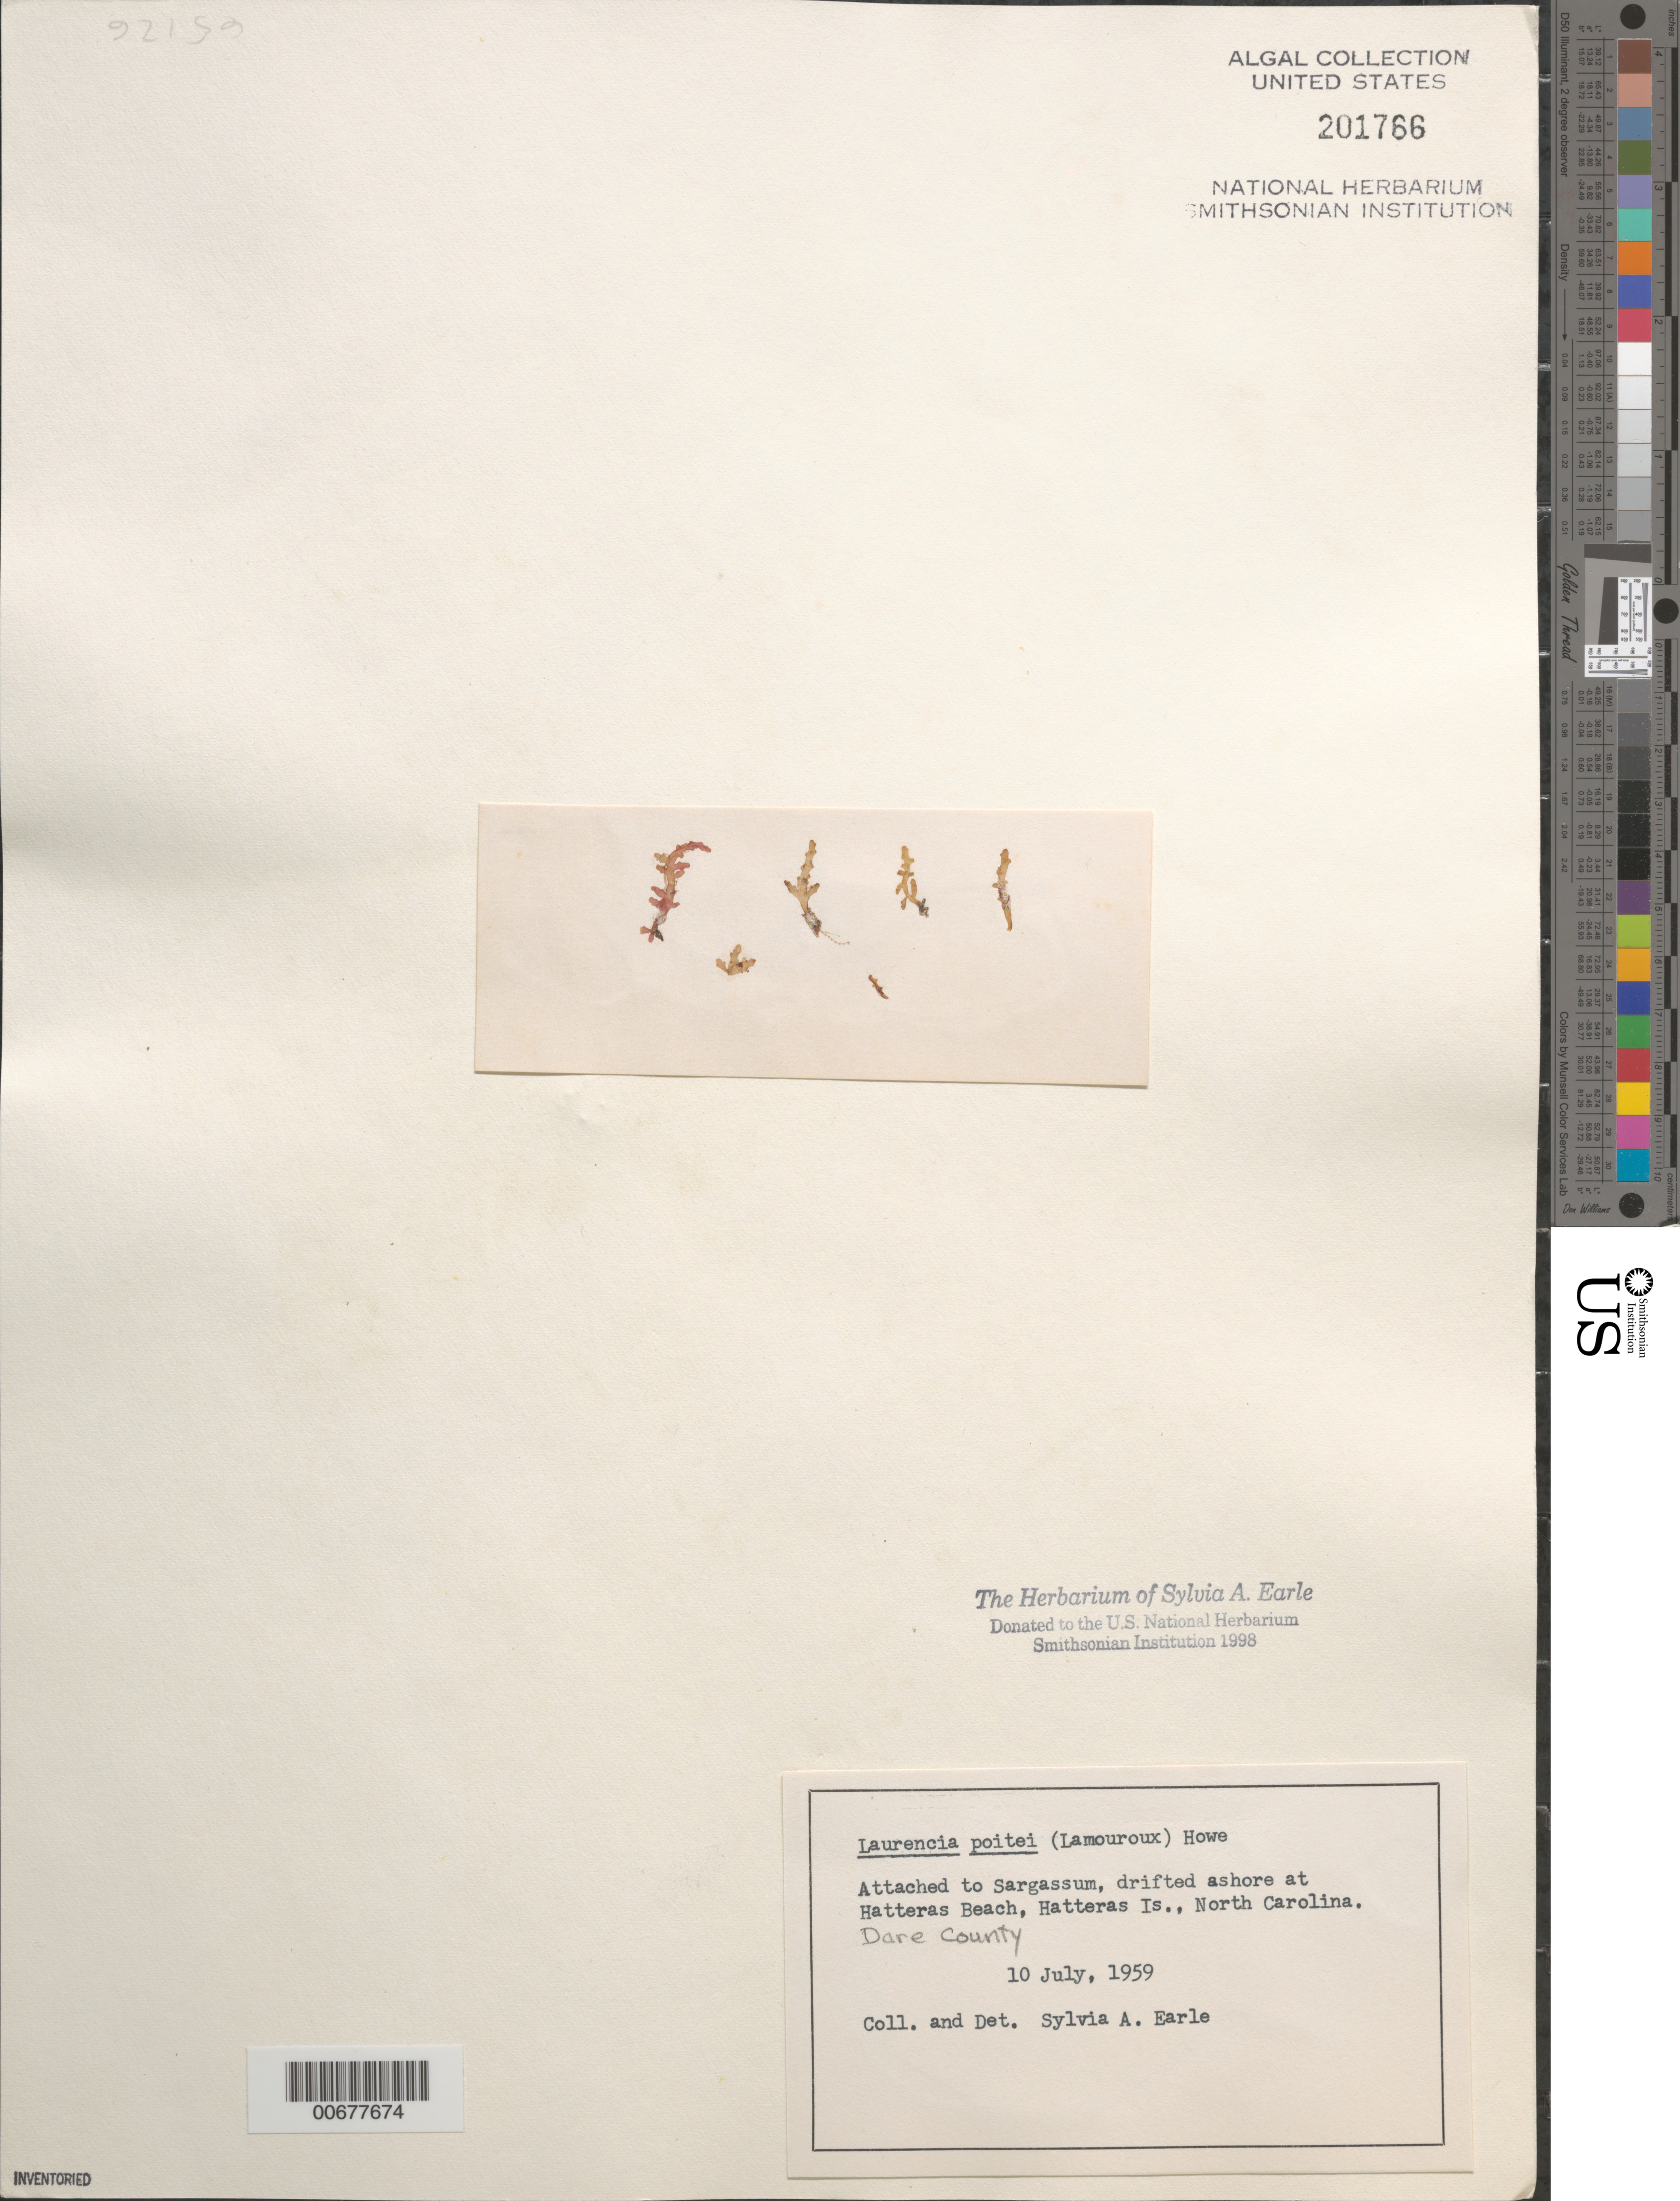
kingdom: Plantae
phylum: Rhodophyta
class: Florideophyceae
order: Ceramiales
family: Rhodomelaceae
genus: Yuzurua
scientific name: Yuzurua poiteaui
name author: (J.V.Lamouroux) Martin-Lescanne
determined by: Brooks, B. L., (BOT), Smithsonian Institution - National Museum of Natural History (UNITED STATES)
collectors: S. A. Earle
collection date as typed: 10 Jul 1959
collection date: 1959-07-10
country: United States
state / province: North Carolina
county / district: Dare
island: Hatteras Island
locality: Hatteras Beach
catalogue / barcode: US 201766